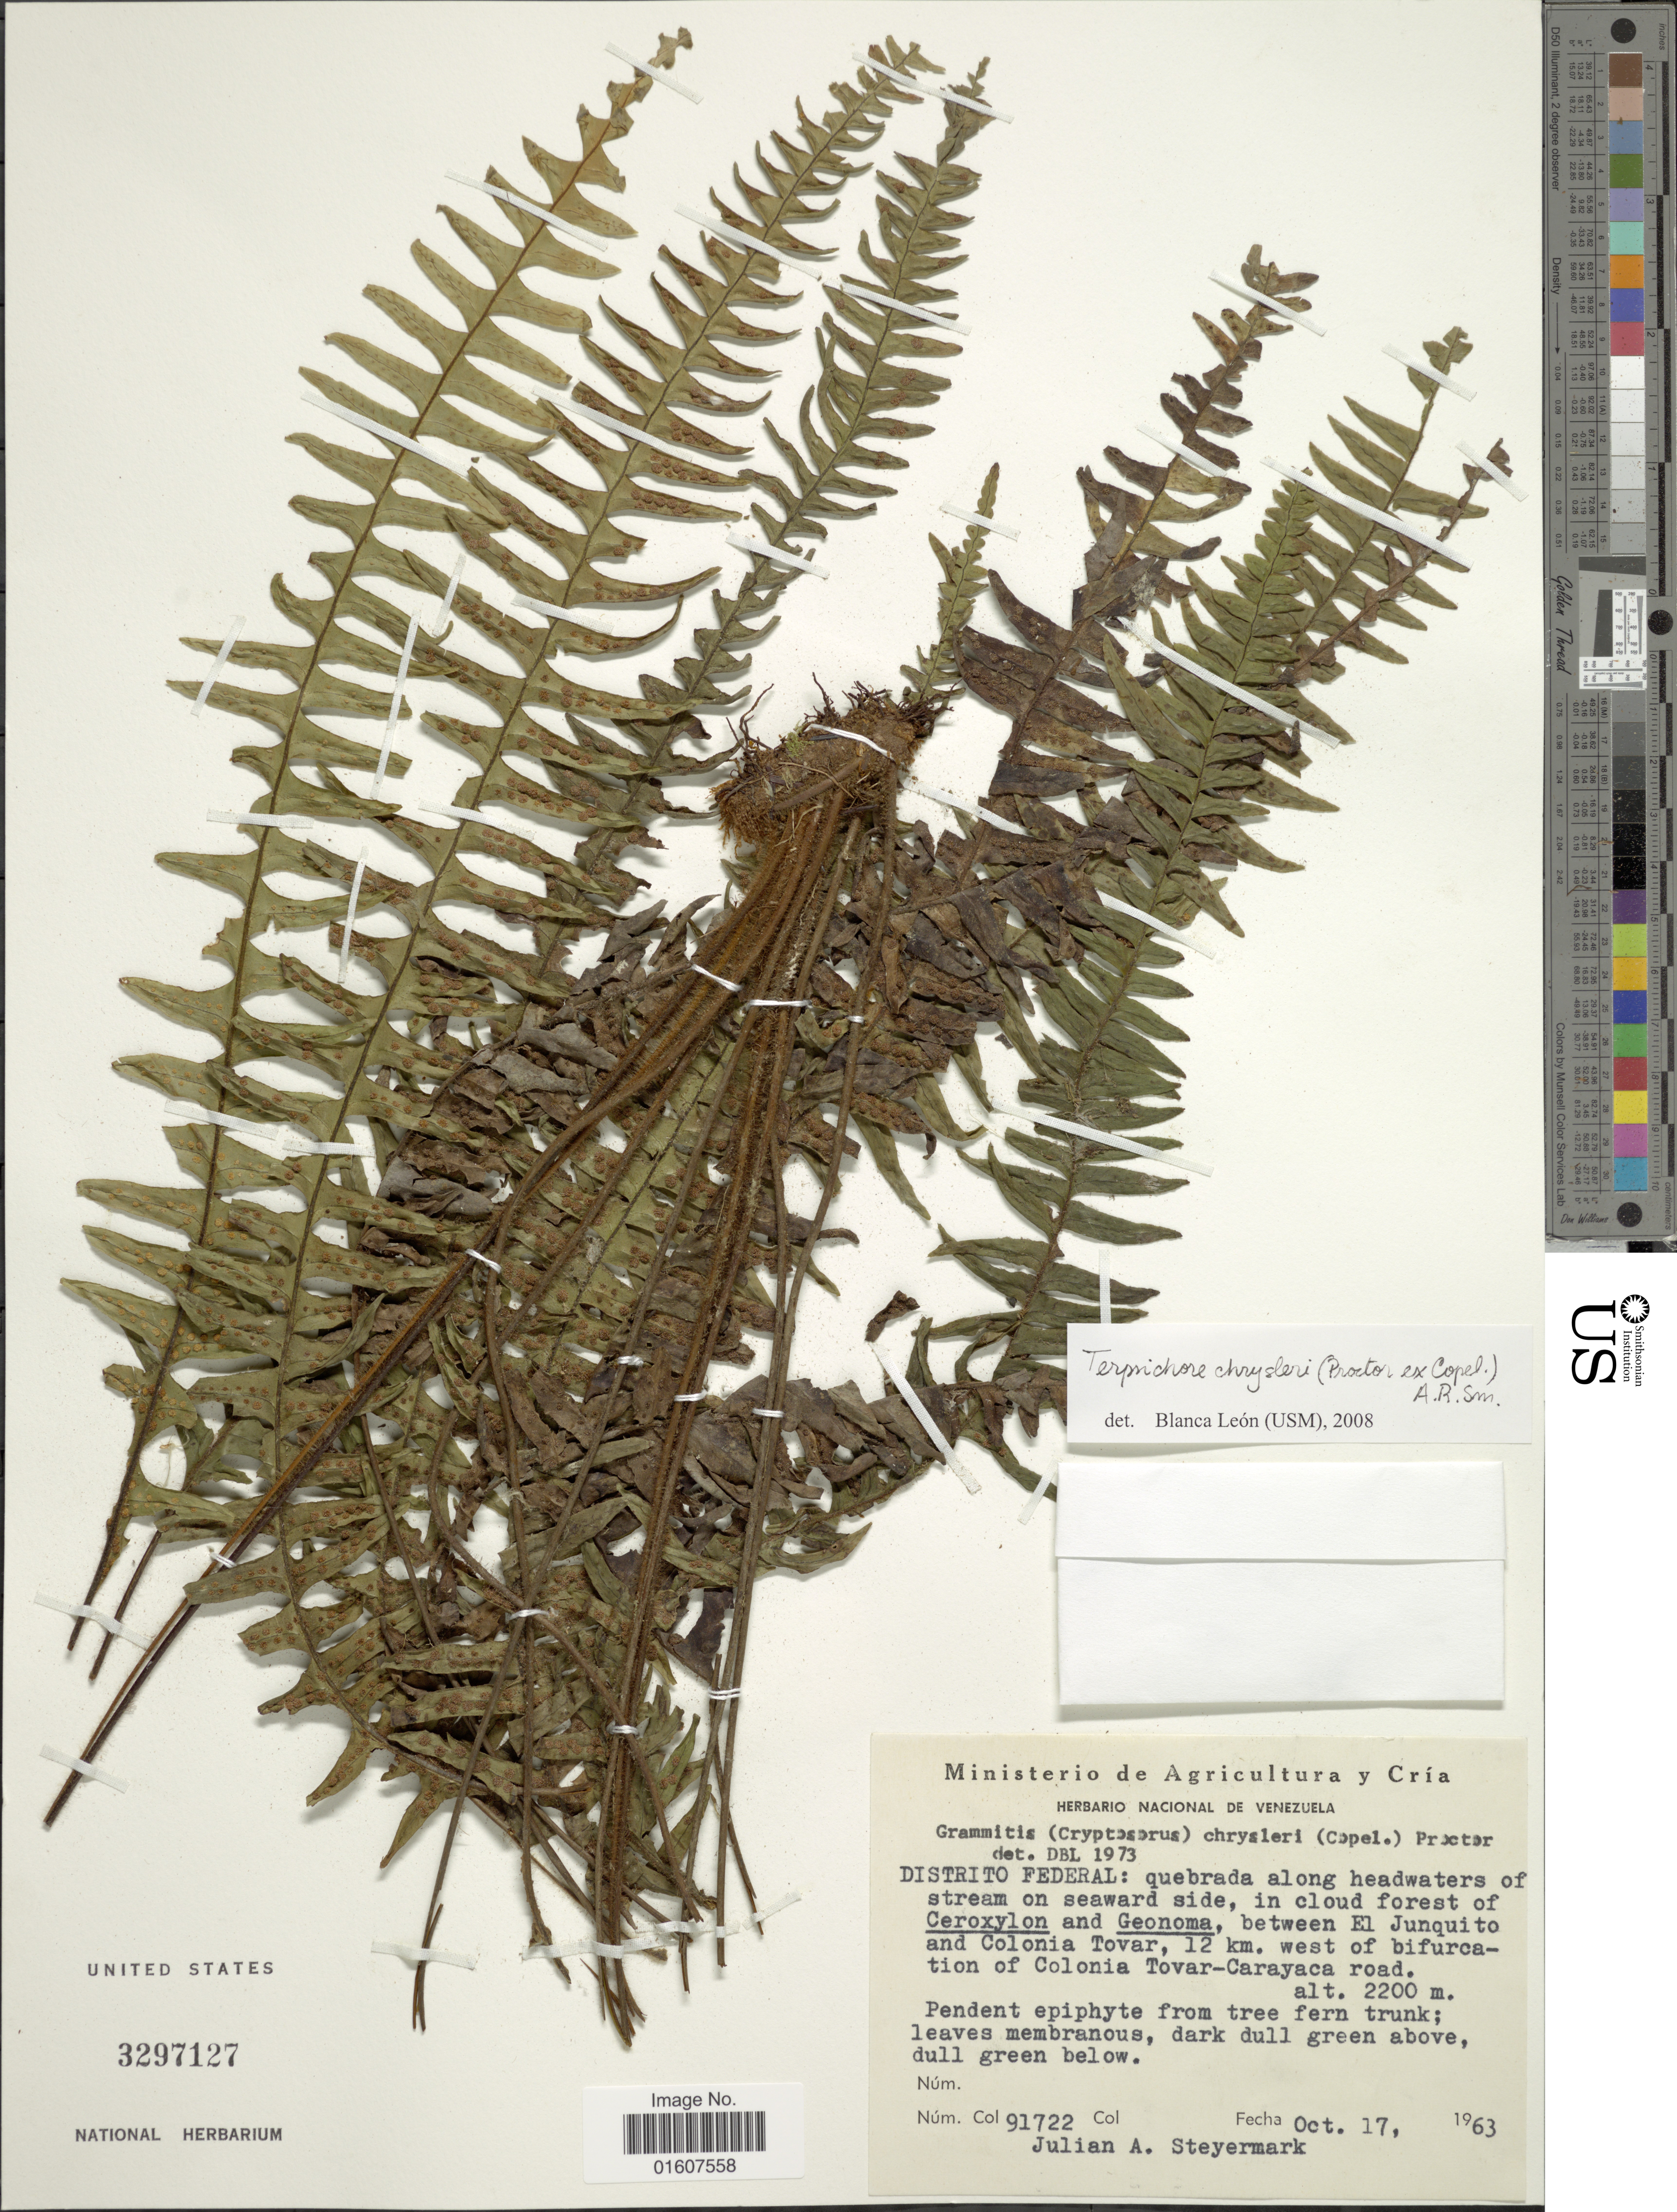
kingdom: Plantae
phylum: Tracheophyta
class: Polypodiopsida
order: Polypodiales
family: Polypodiaceae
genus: Terpsichore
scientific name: Terpsichore chrysleri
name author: (Copel.) A.R. Sm.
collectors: J. Steyermark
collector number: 91722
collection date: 1963-10-17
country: Venezuela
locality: Distrito Federal: quebrada along headwaters of stream on seaward side, between El Junquito and Colnia Tovar, 12 km. west of bifurcation of Colonia Tovar-Carayaca road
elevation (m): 2200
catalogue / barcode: US 3297127